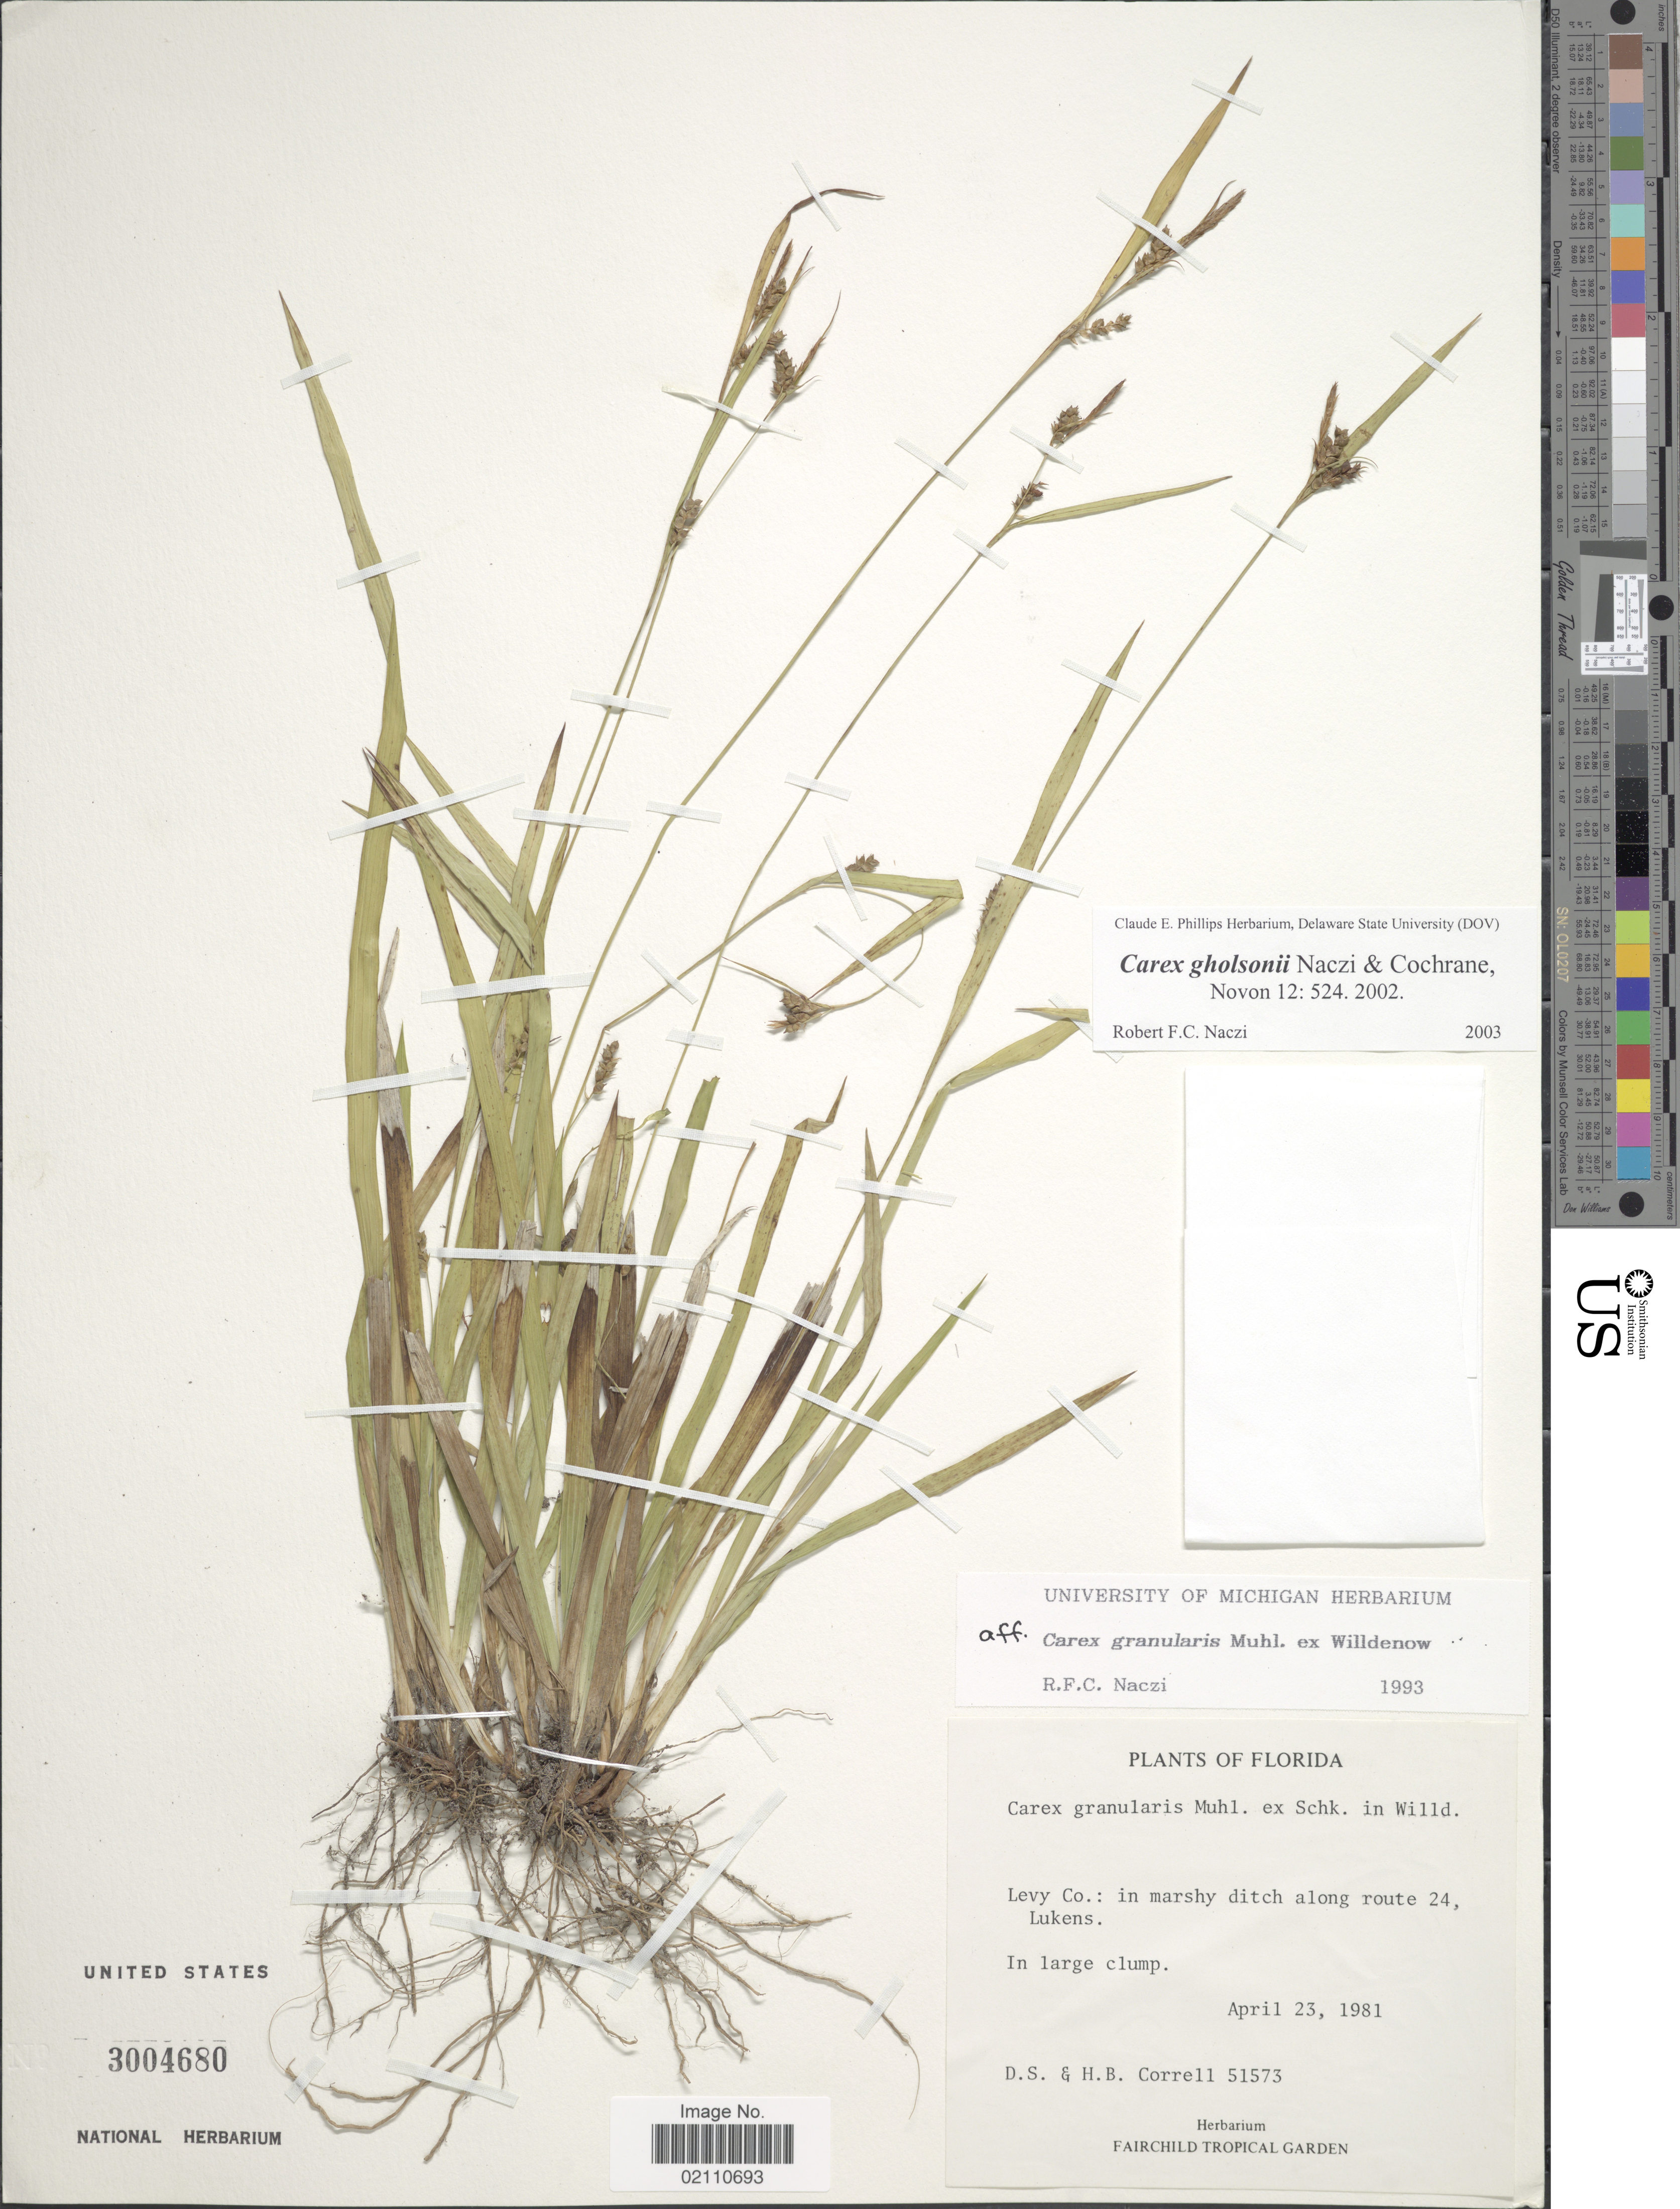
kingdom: Plantae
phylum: Tracheophyta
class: Liliopsida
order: Poales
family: Cyperaceae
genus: Carex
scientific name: Carex gholsonii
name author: Naczi & Cochrane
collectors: D. S. Correll & H. Correll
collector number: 51573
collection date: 1981-04-23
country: United States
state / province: Florida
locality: Levy Co.: in marshy ditch along route 24, Lukens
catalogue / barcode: US 3004680